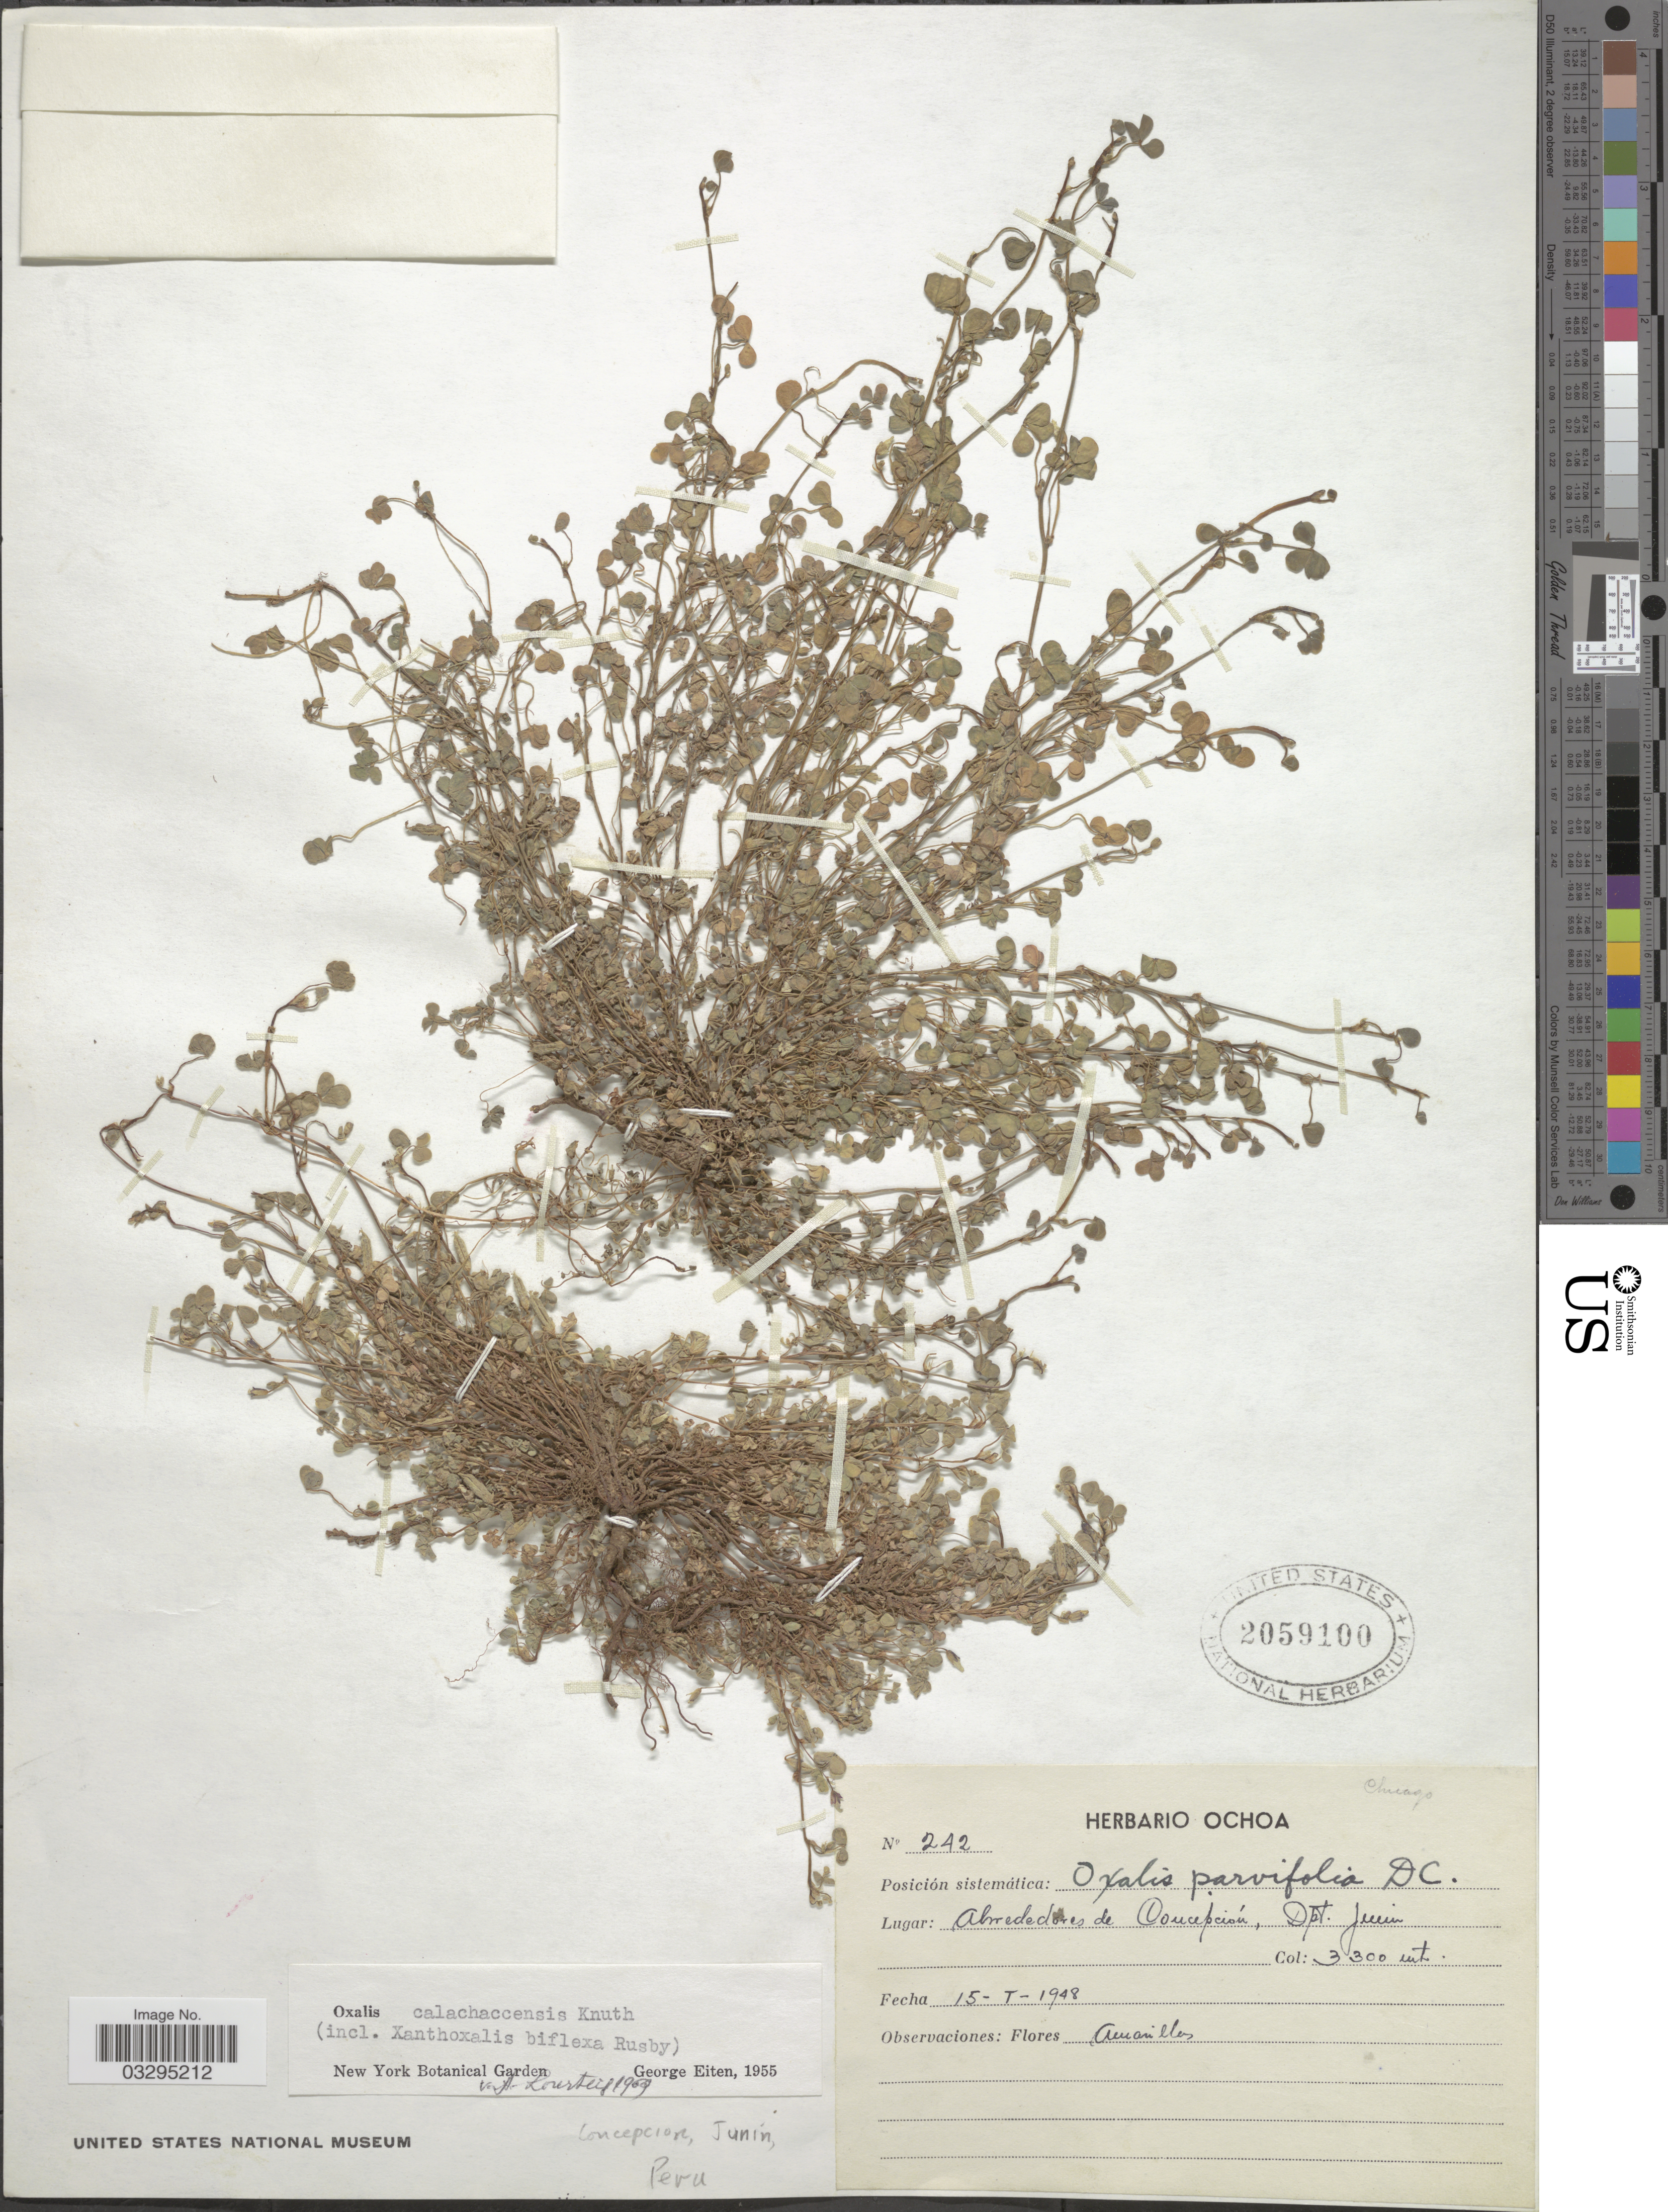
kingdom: Plantae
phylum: Tracheophyta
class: Magnoliopsida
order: Oxalidales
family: Oxalidaceae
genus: Oxalis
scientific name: Oxalis calachaccensis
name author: R. Knuth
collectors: ex herb. Ochoa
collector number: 242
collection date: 1948-01-15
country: Peru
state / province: Junín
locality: Alrededores de Concepción, Dpt. Junin.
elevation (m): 3300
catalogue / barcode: US 2059100